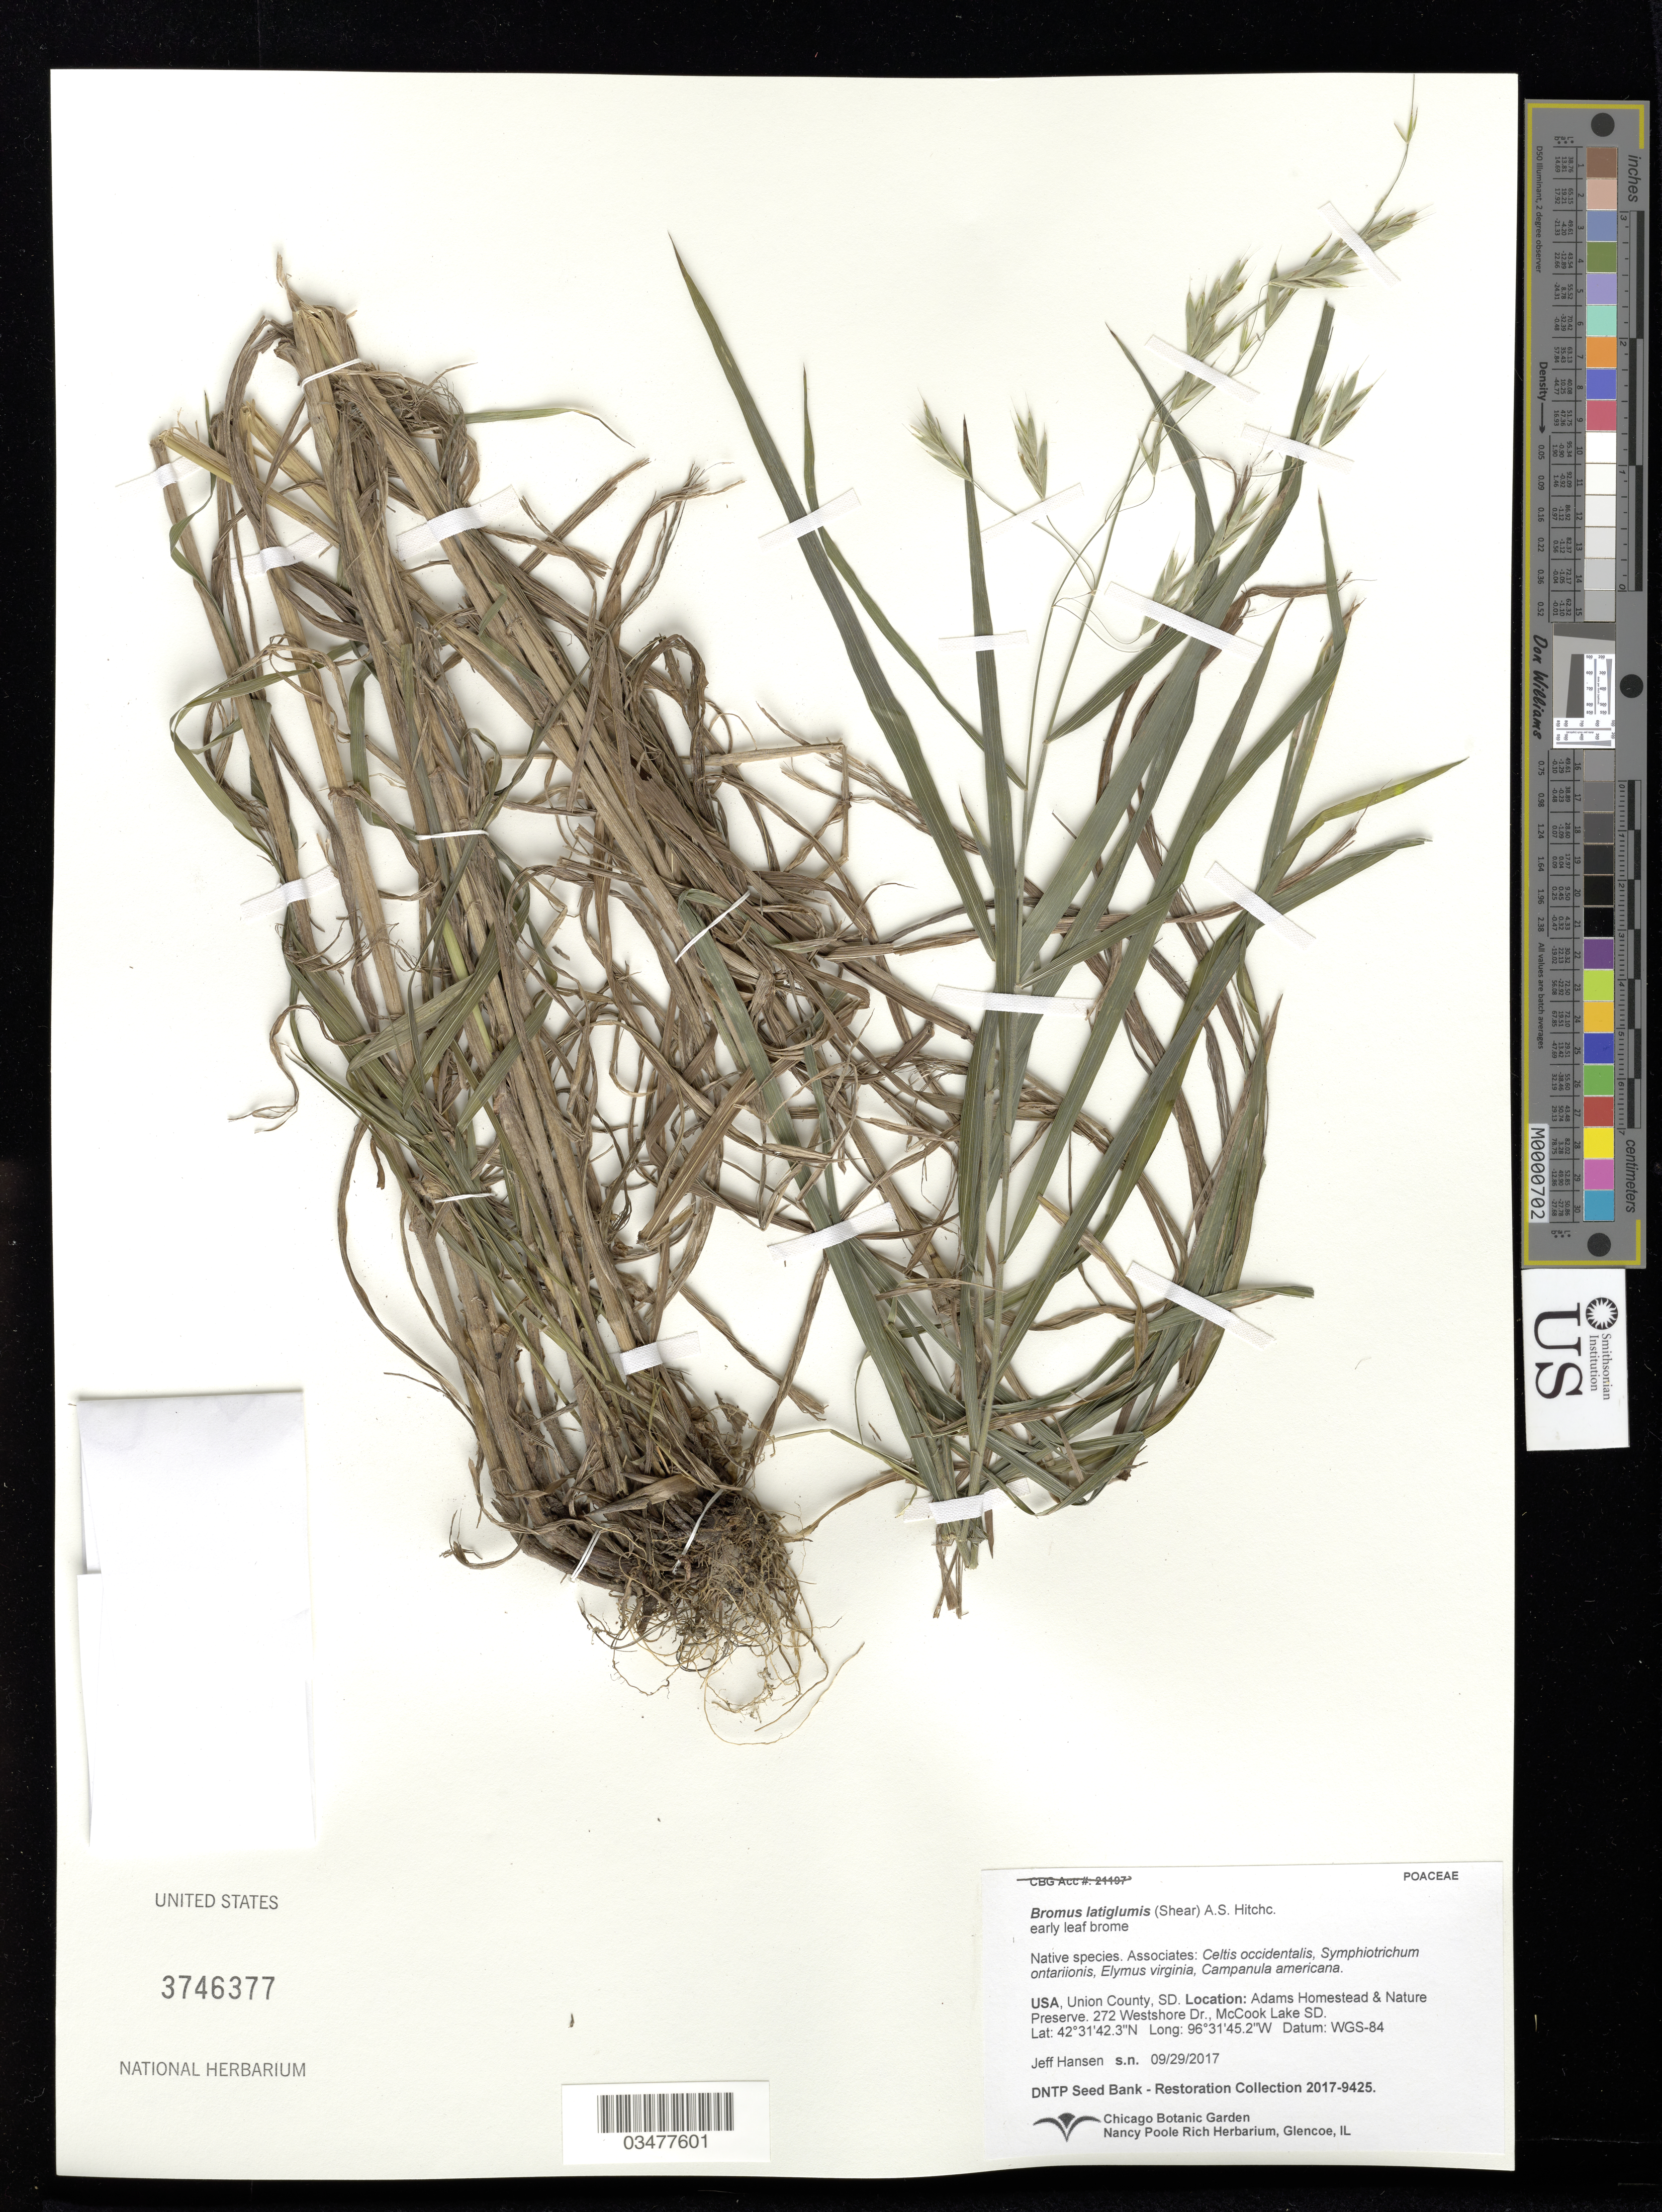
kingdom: Plantae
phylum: Tracheophyta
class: Liliopsida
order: Poales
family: Poaceae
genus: Bromus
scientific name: Bromus latiglumis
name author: (Scribn. ex Shear) Hitchc.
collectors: J. Hansen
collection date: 2017-09-29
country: United States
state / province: South Dakota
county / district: Union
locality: Adams Homestead and Nature Preserve. 272 Westshore Dr., McCook Lake.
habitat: Celtis occidentalis, Elymus virginia, Campanula americana, etc.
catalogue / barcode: US 3746377